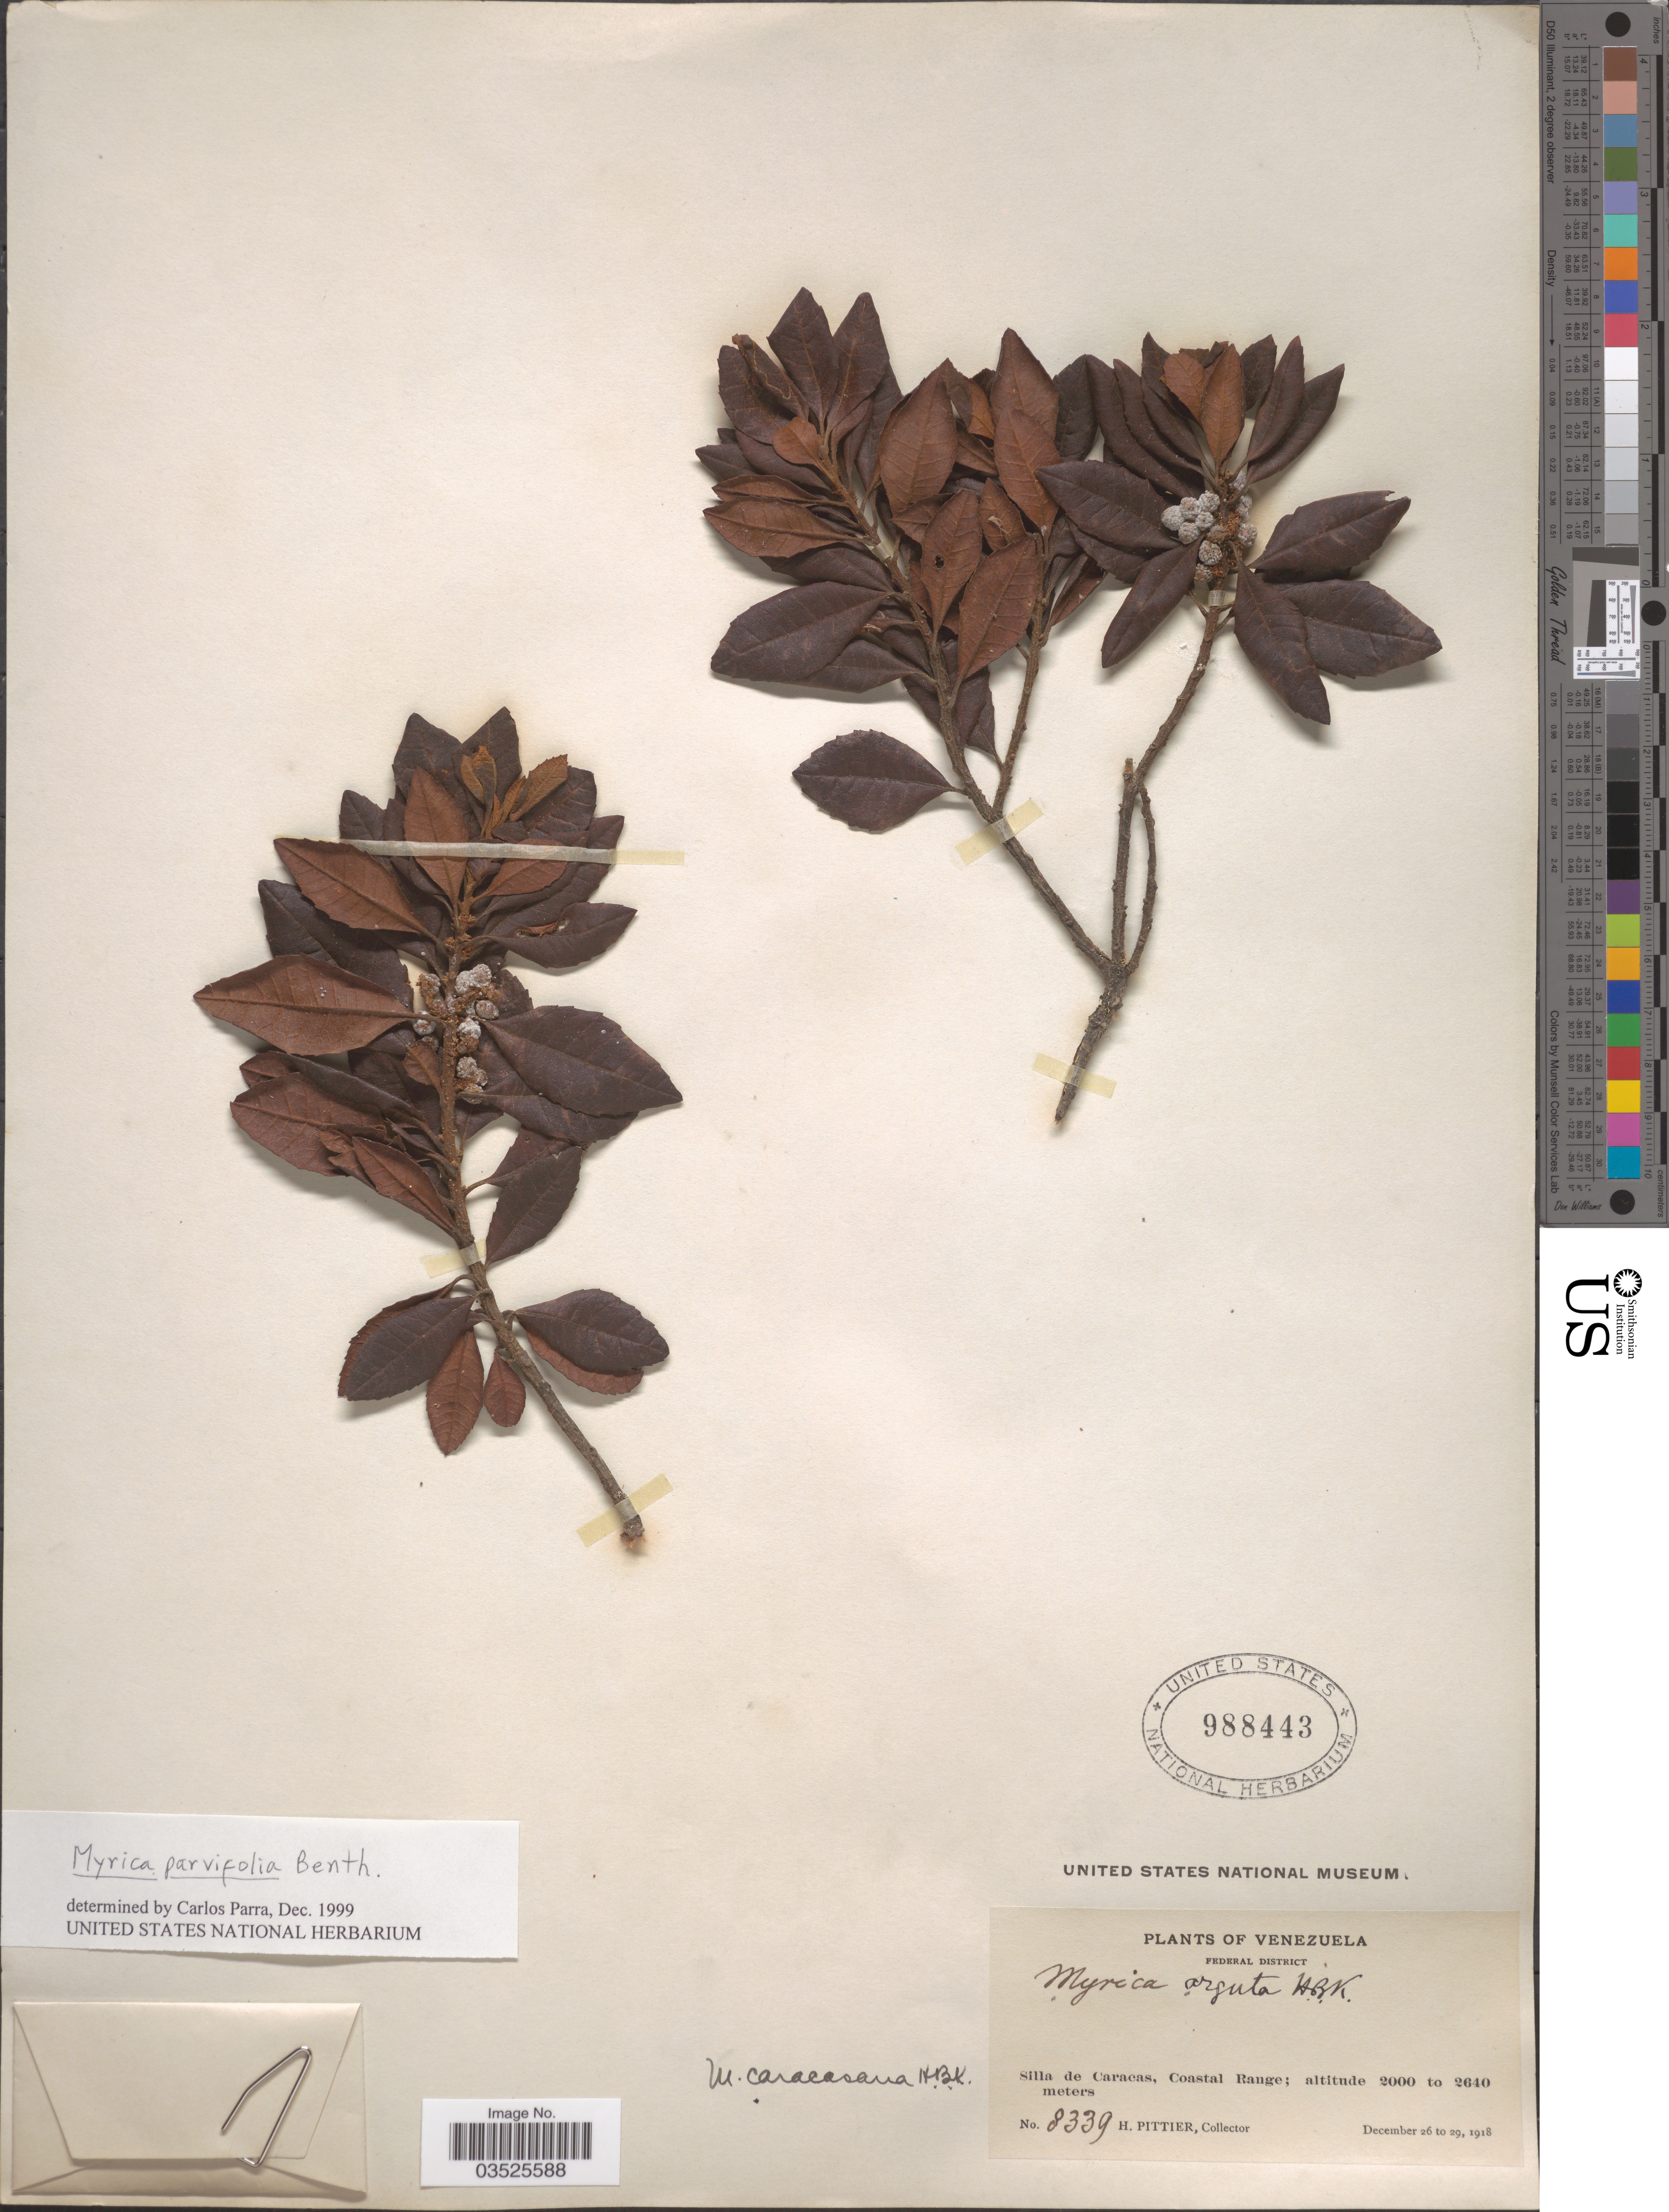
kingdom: Plantae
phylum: Tracheophyta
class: Magnoliopsida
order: Fagales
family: Myricaceae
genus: Morella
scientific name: Morella parvifolia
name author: (Benth.) Parra-Os.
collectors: H. F. Pittier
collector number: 8339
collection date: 1918-12-26/1918-12-29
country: Venezuela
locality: Federal District. Silla de Caracas, Coastal Range.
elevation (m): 2000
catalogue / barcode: US 988443